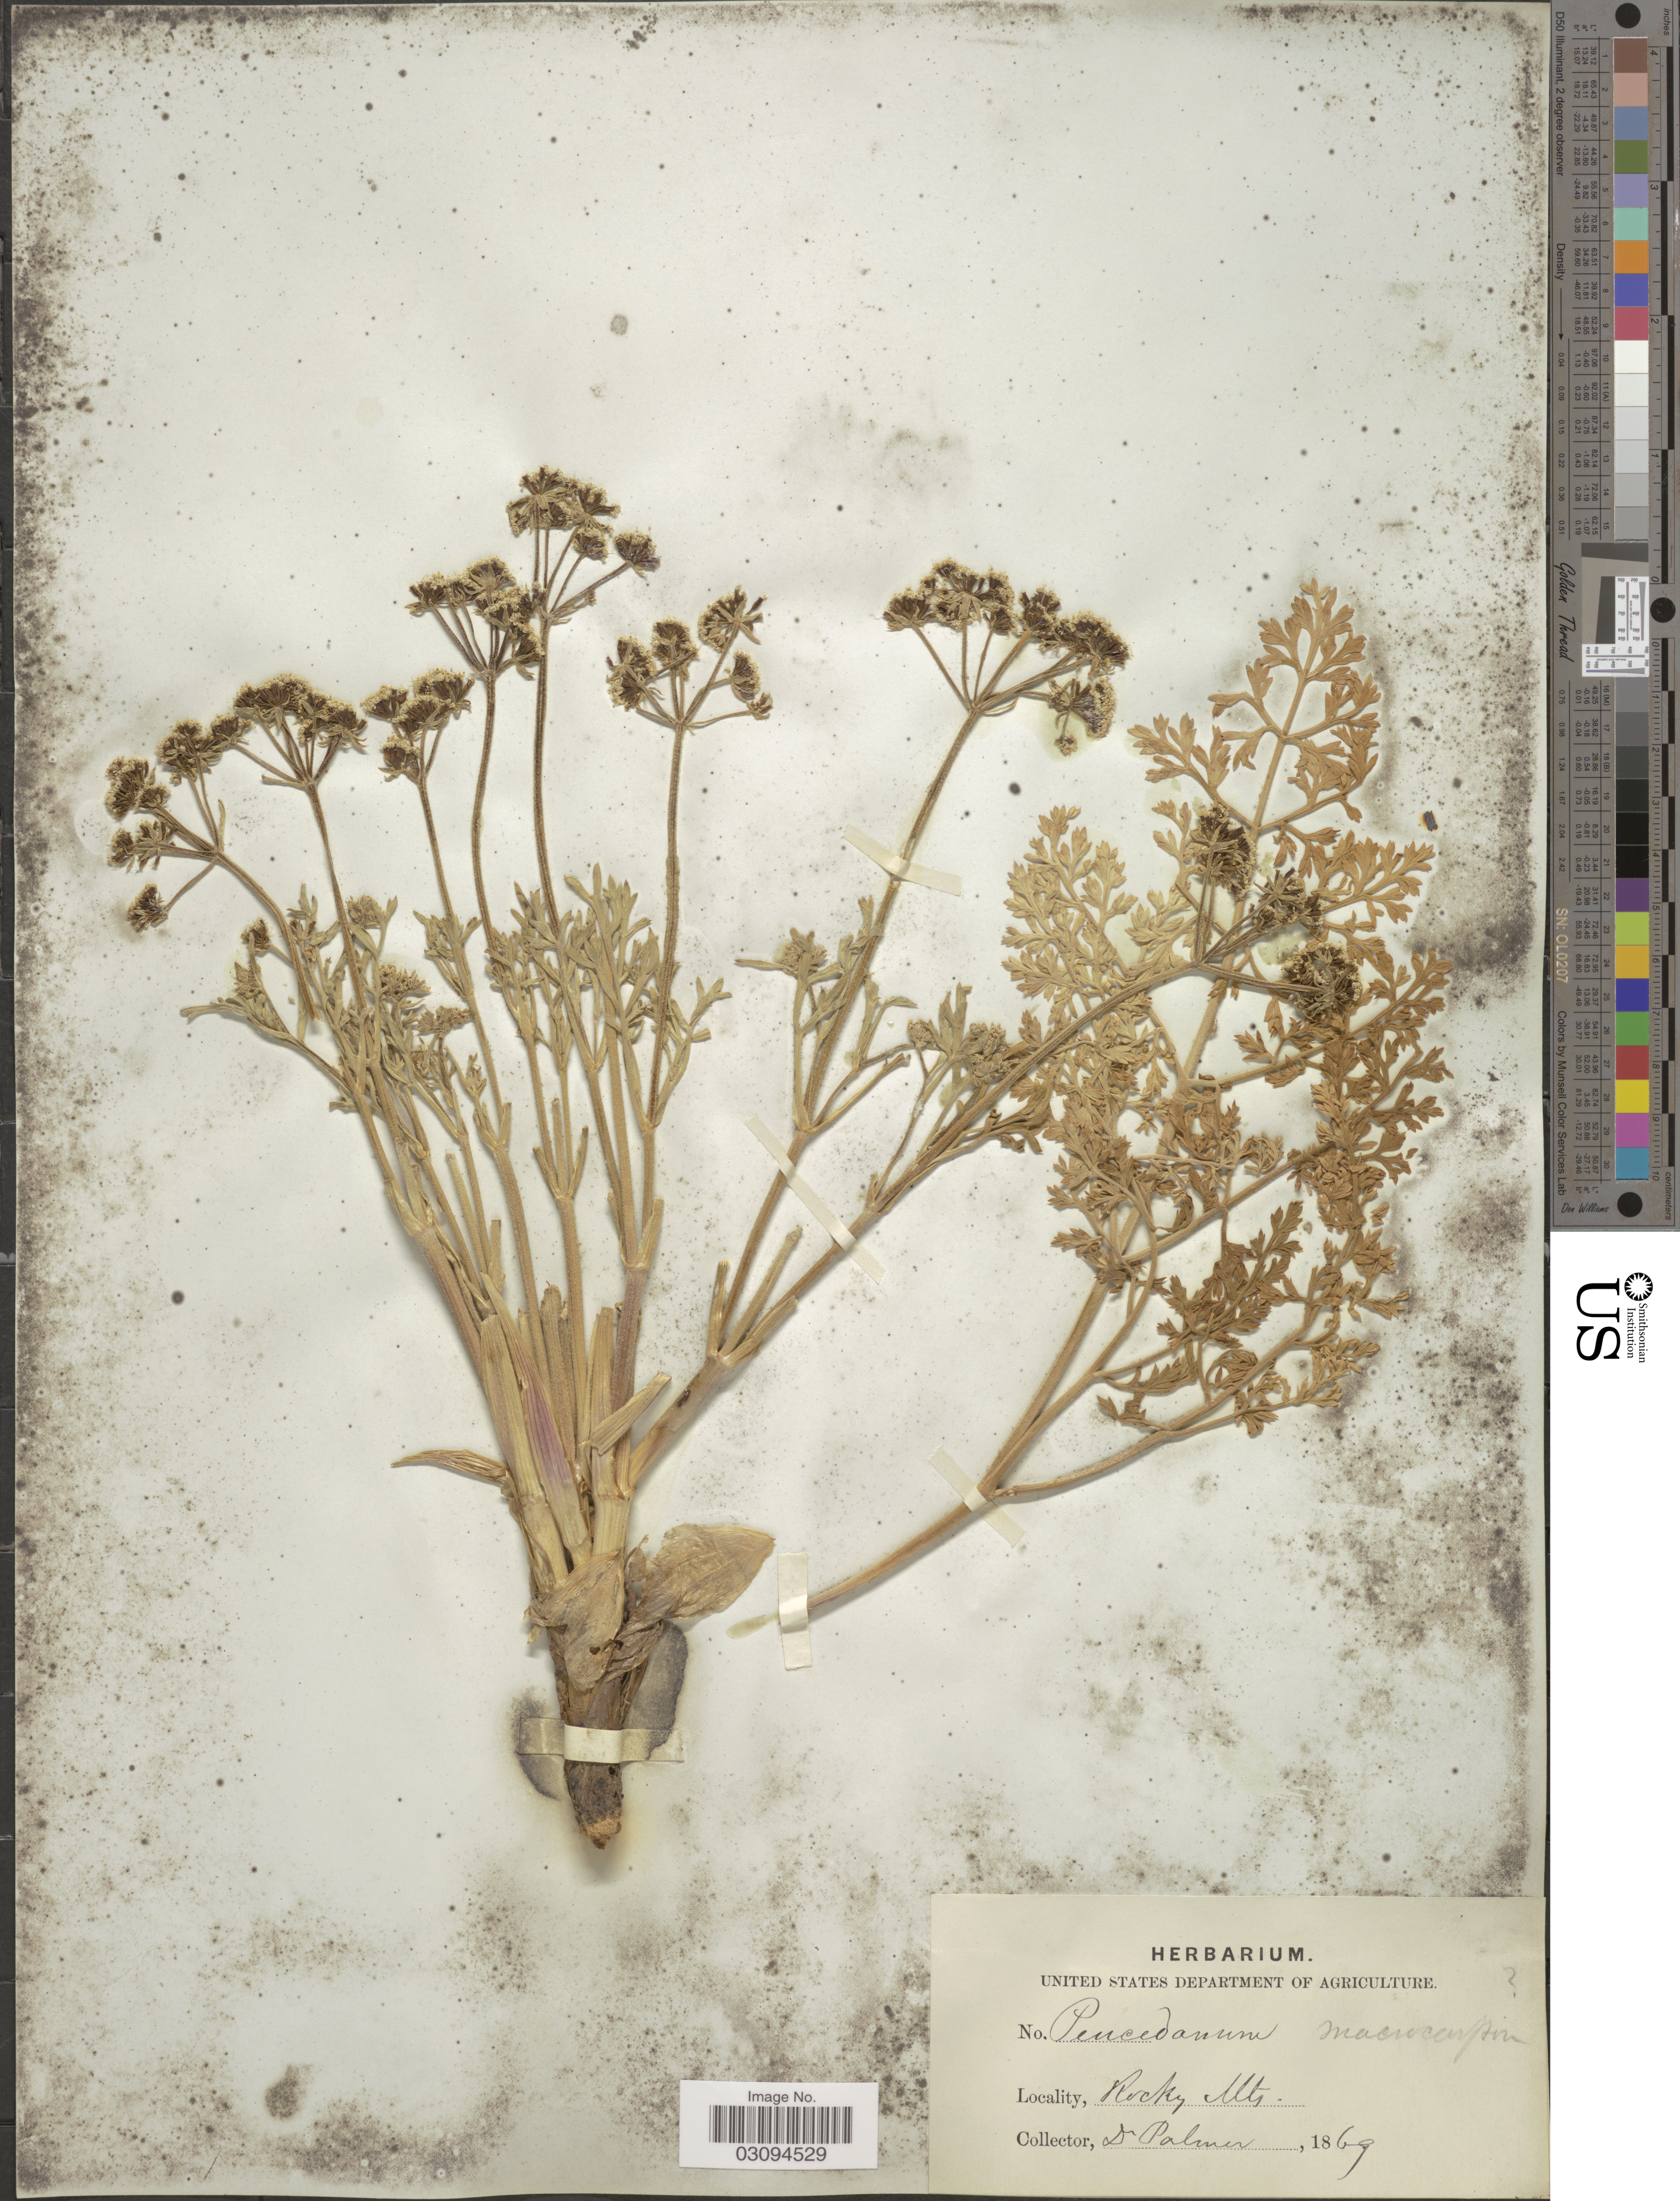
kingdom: Plantae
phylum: Tracheophyta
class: Magnoliopsida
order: Apiales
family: Apiaceae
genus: Lomatium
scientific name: Lomatium macrocarpum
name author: (Hook. et al.) J.M. Coult. & Rose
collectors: Palmer, --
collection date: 1869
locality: Rocky Mts.